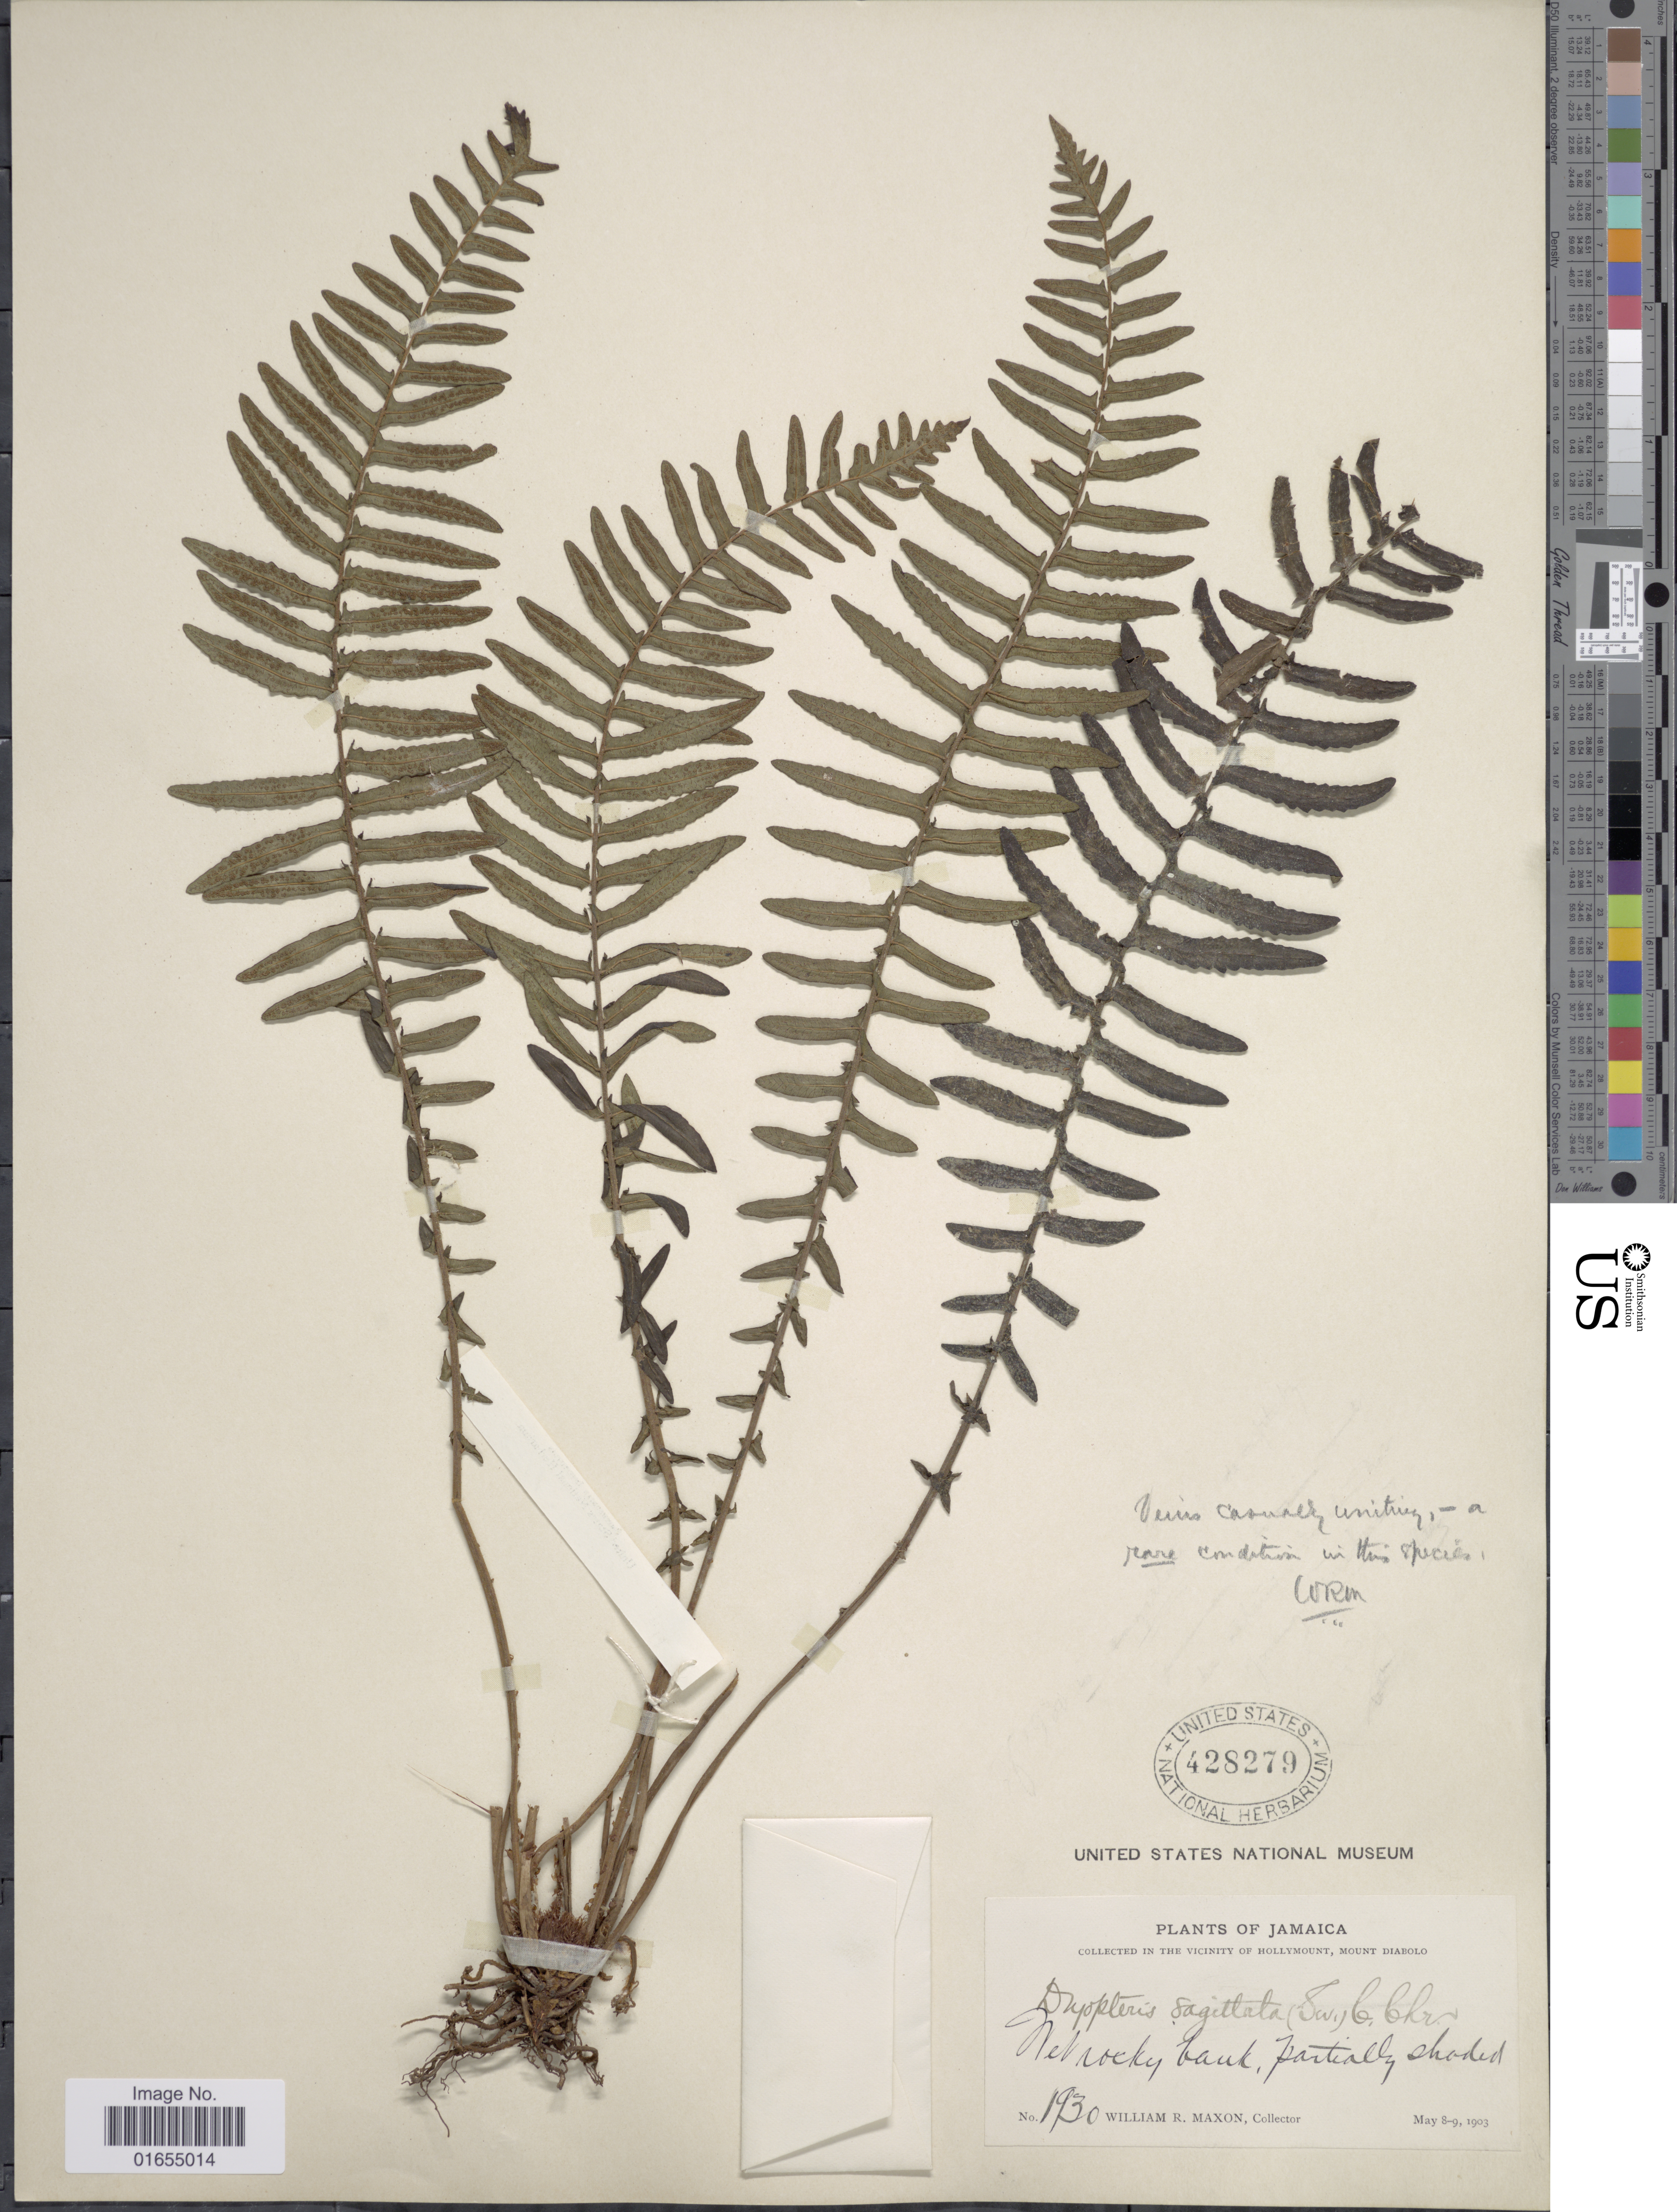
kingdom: Plantae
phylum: Tracheophyta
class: Polypodiopsida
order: Polypodiales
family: Thelypteridaceae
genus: Goniopteris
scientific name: Goniopteris sagittata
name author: (Sw.) Pic. Serm.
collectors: W. R. Maxon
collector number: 1930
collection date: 1903-05-08/1903-05-09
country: Jamaica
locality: Vicinity of Hollymount, Mount Diabolo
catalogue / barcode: US 428279